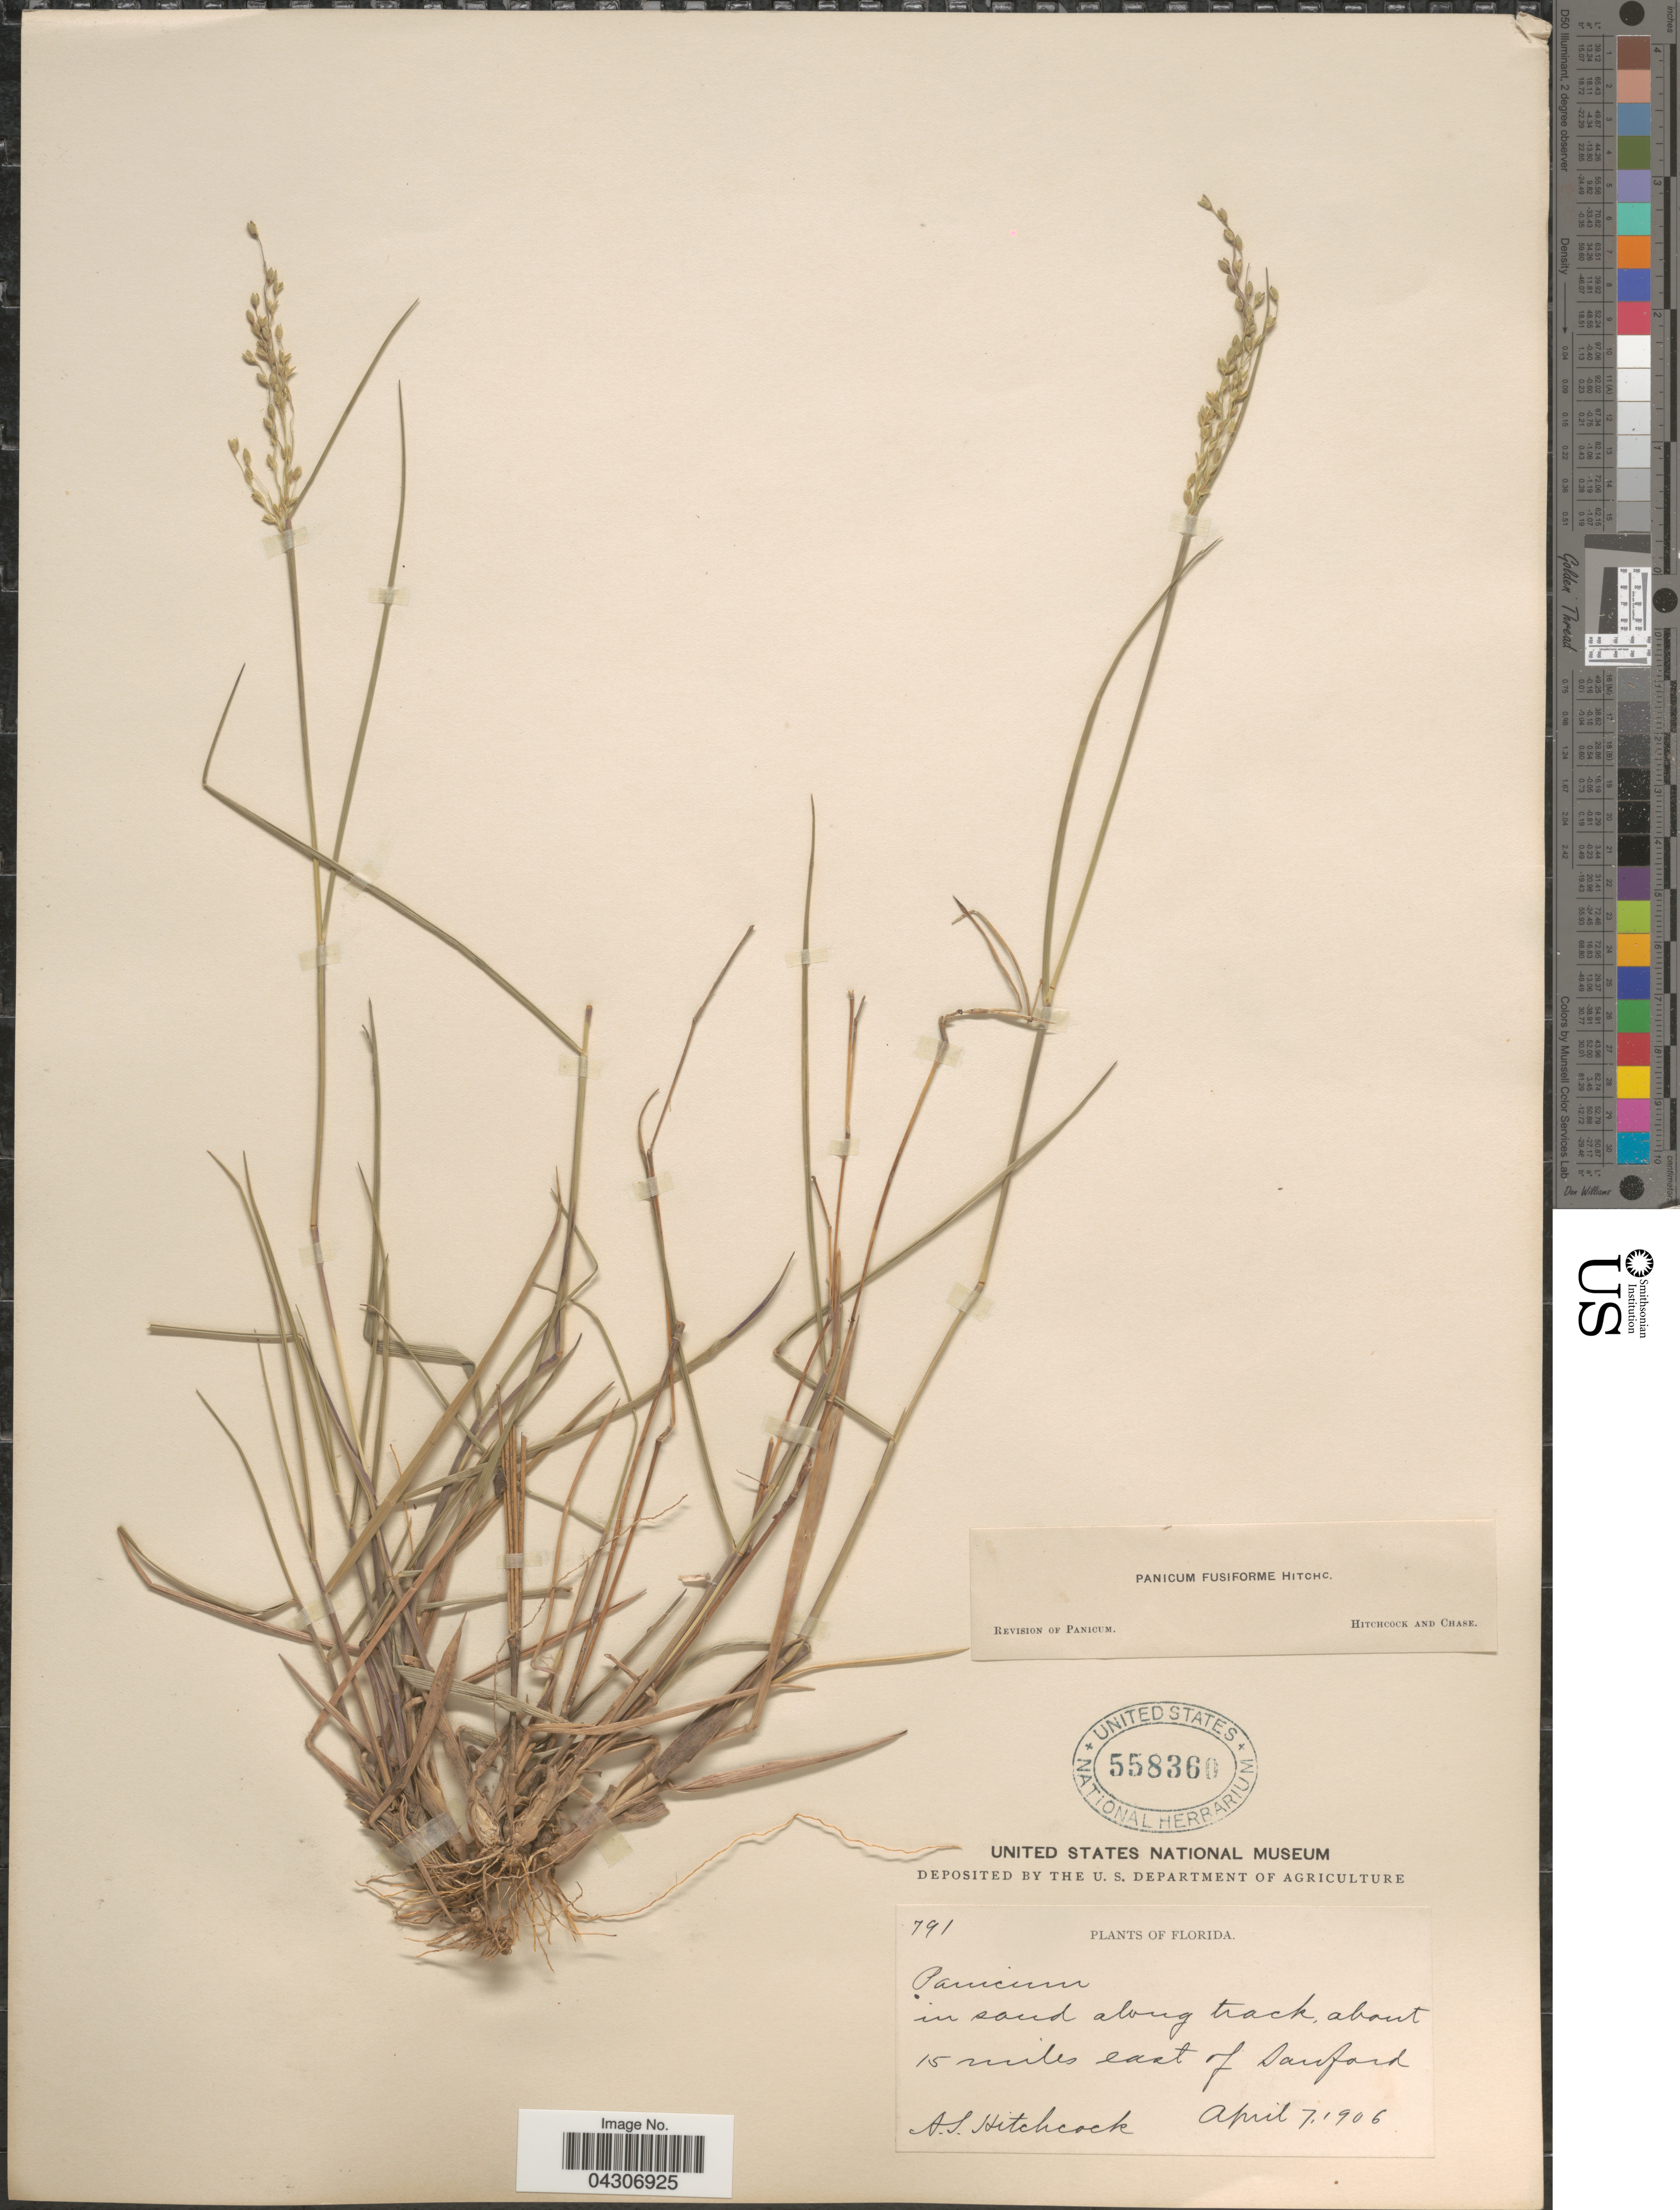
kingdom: Plantae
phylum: Tracheophyta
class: Liliopsida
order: Poales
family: Poaceae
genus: Dichanthelium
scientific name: Dichanthelium aciculare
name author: (Desv. ex Poir.) Gould & C.A. Clark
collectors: A. S. Hitchcock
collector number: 791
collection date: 1906-04-07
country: United States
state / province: Florida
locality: In sand along track, about 15 miles east of Sanford.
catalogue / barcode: US 558360